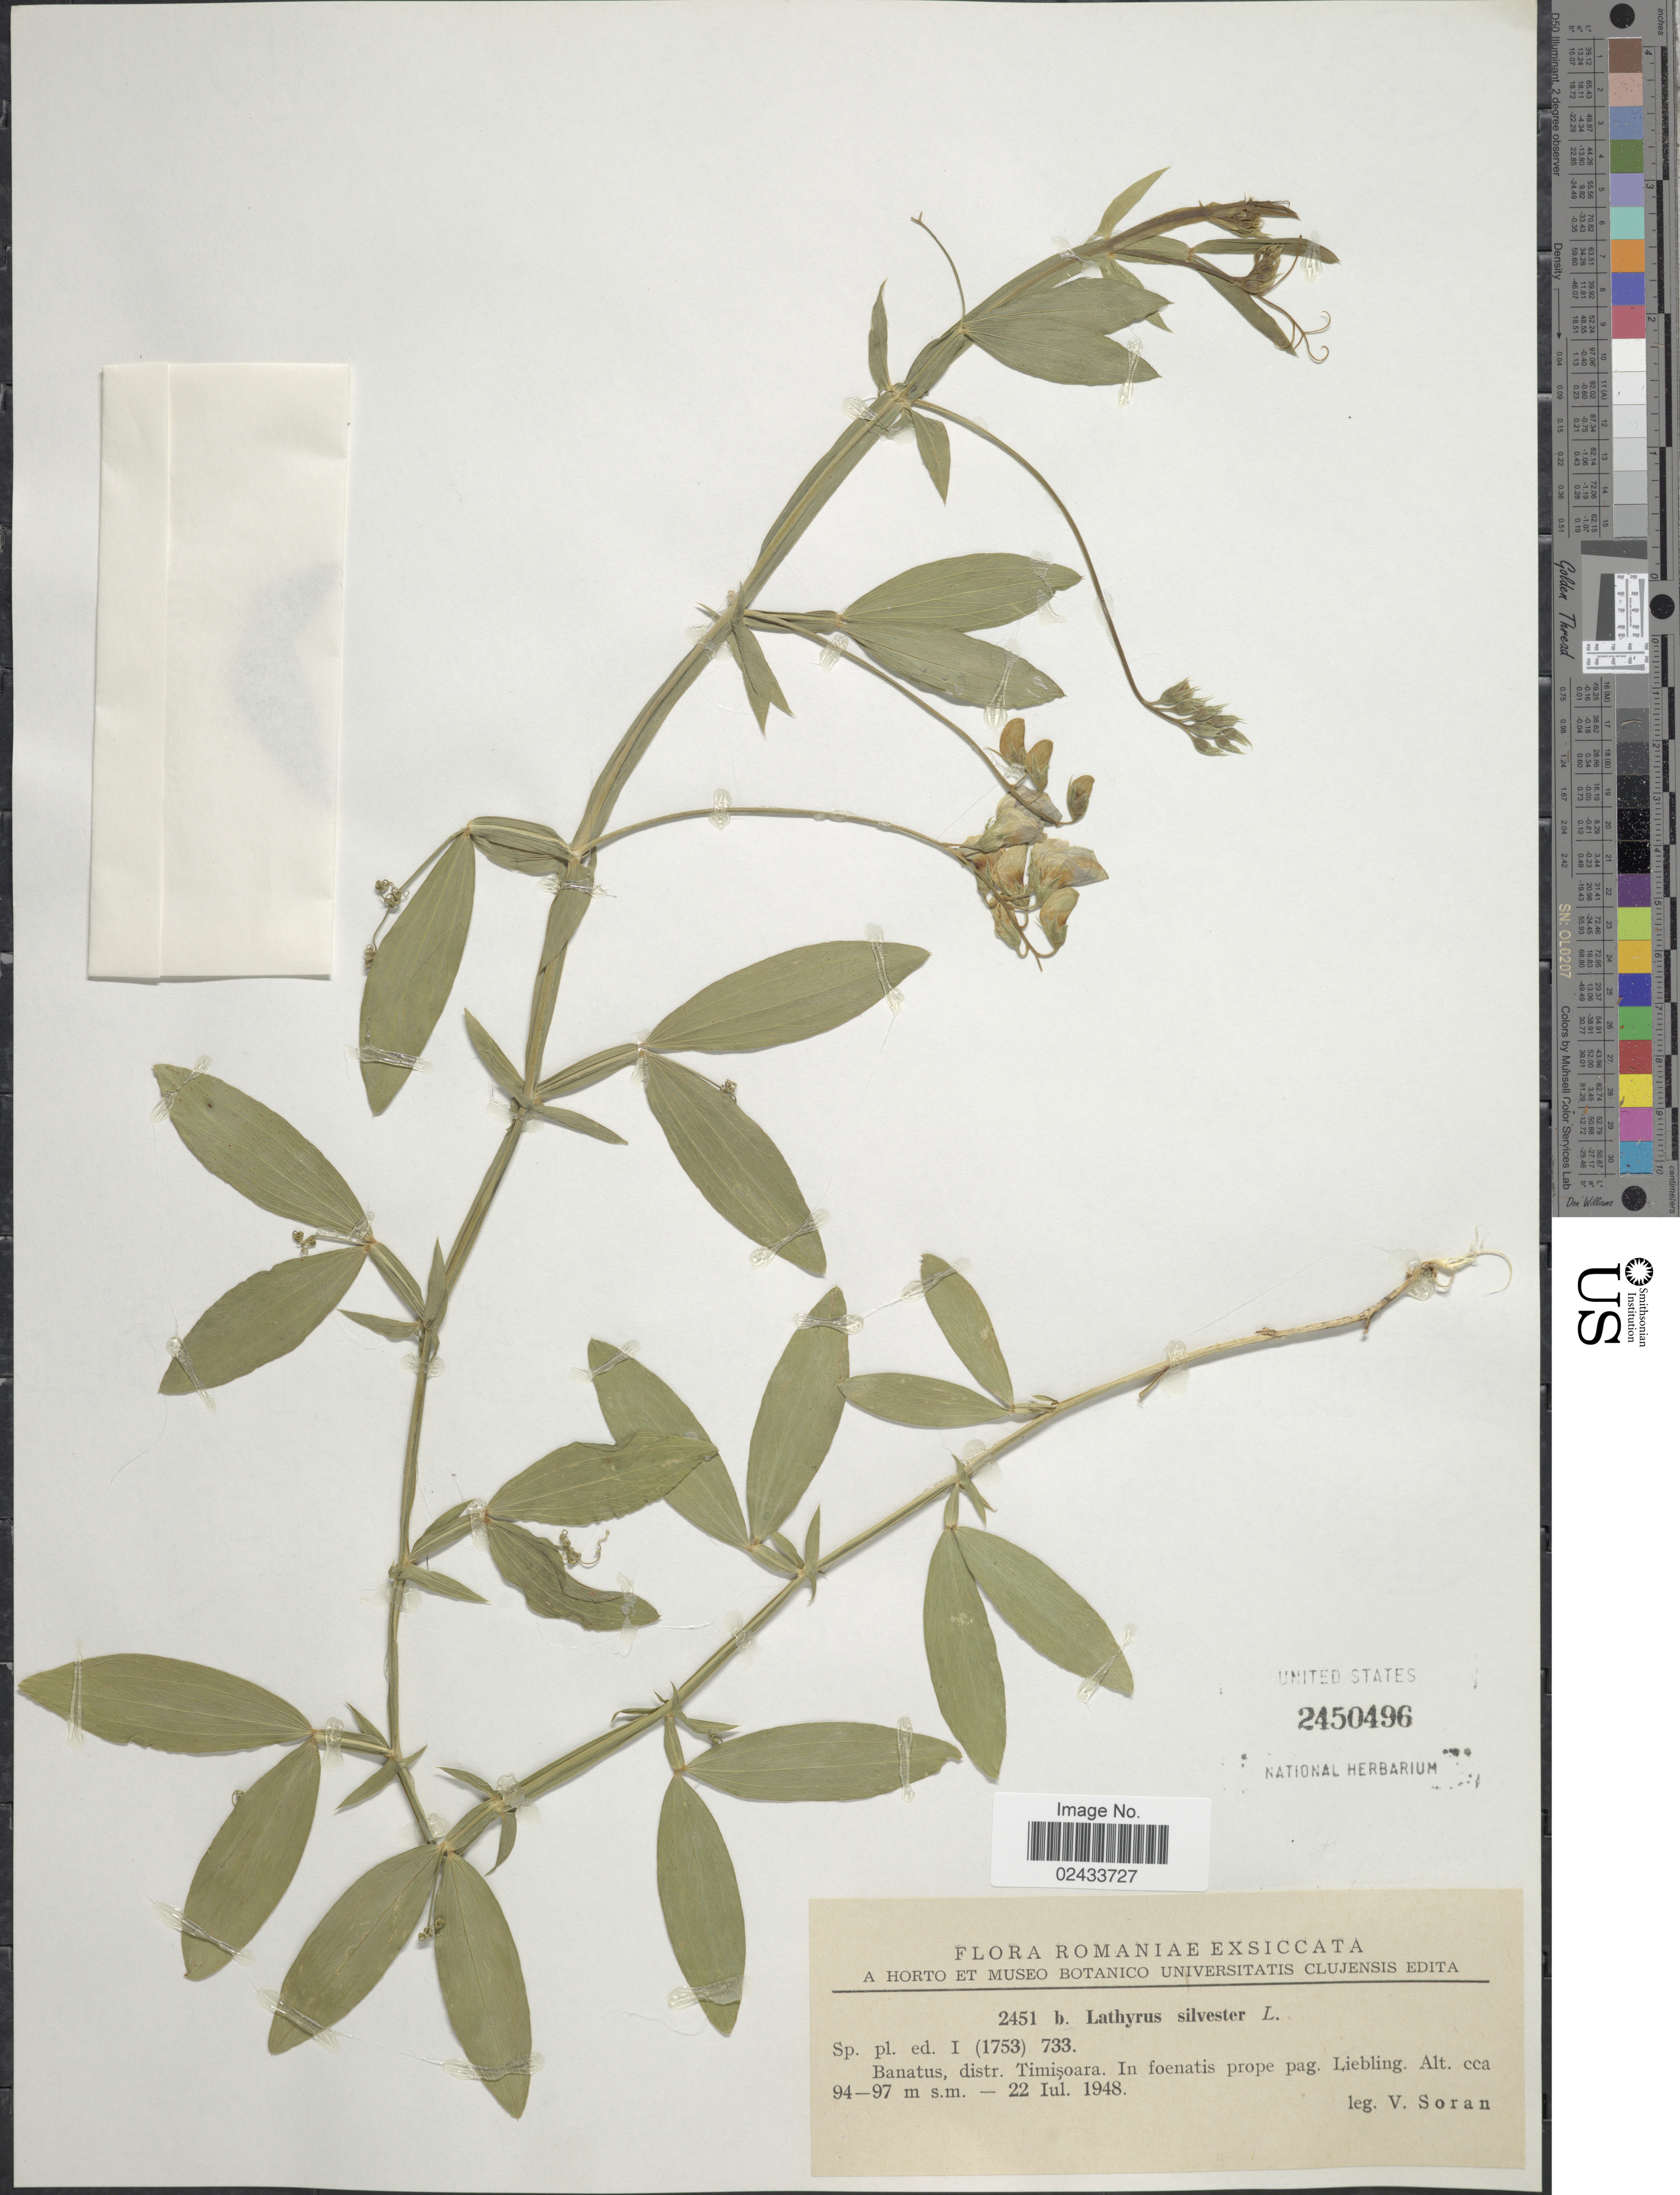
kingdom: Plantae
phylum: Tracheophyta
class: Magnoliopsida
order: Fabales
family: Fabaceae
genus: Lathyrus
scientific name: Lathyrus sylvestris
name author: L.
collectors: V. Soran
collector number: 2451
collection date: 1948-07-22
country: Romania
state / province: Timis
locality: Banatus, distr. Timisoara. In foenatis prope pag. Liebling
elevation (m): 94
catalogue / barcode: US 2450496